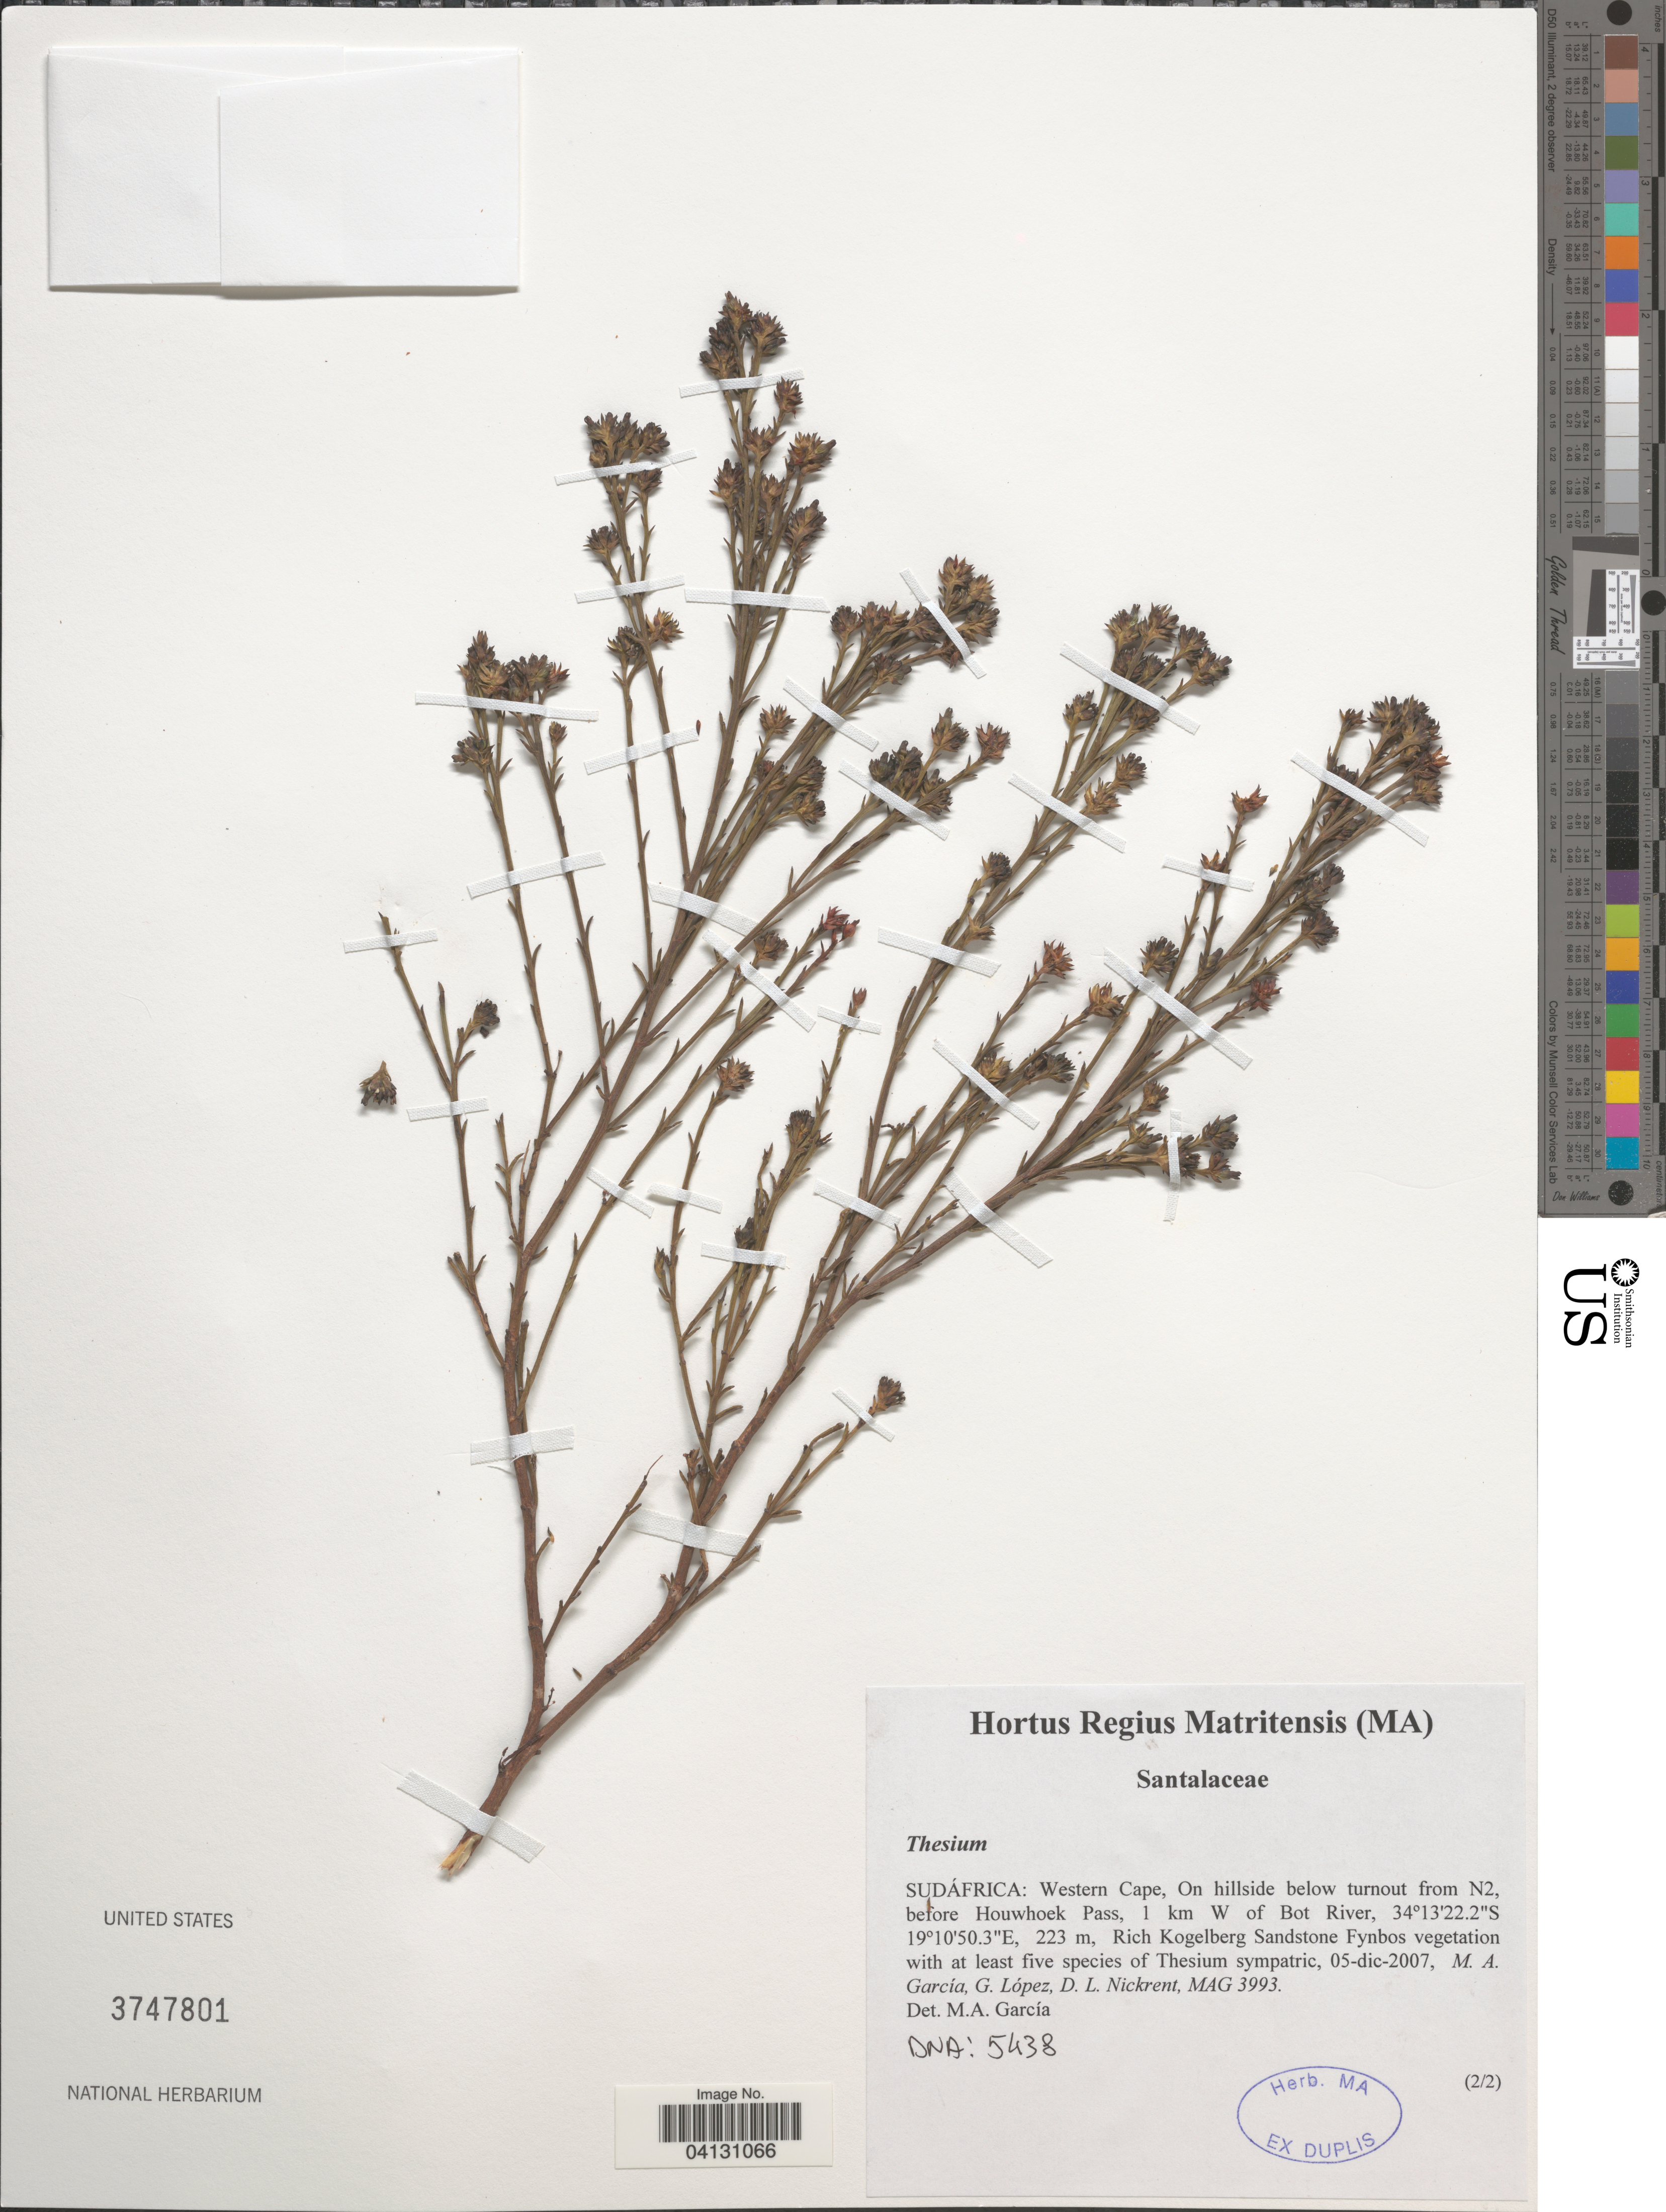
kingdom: Plantae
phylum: Tracheophyta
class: Magnoliopsida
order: Santalales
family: Thesiaceae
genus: Thesium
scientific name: Thesium sp.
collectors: M. A. García, G. López & D. Nickrent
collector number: MAG3993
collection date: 2007-12-05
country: South Africa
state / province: Western Cape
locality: Sudáfrica: On hillside below turnout from N2, before Houwhoek Pass, 1 km W of Bot River. Rich Kogelberg Sandstone Fynbos vegetation.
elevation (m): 223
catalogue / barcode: US 3747801